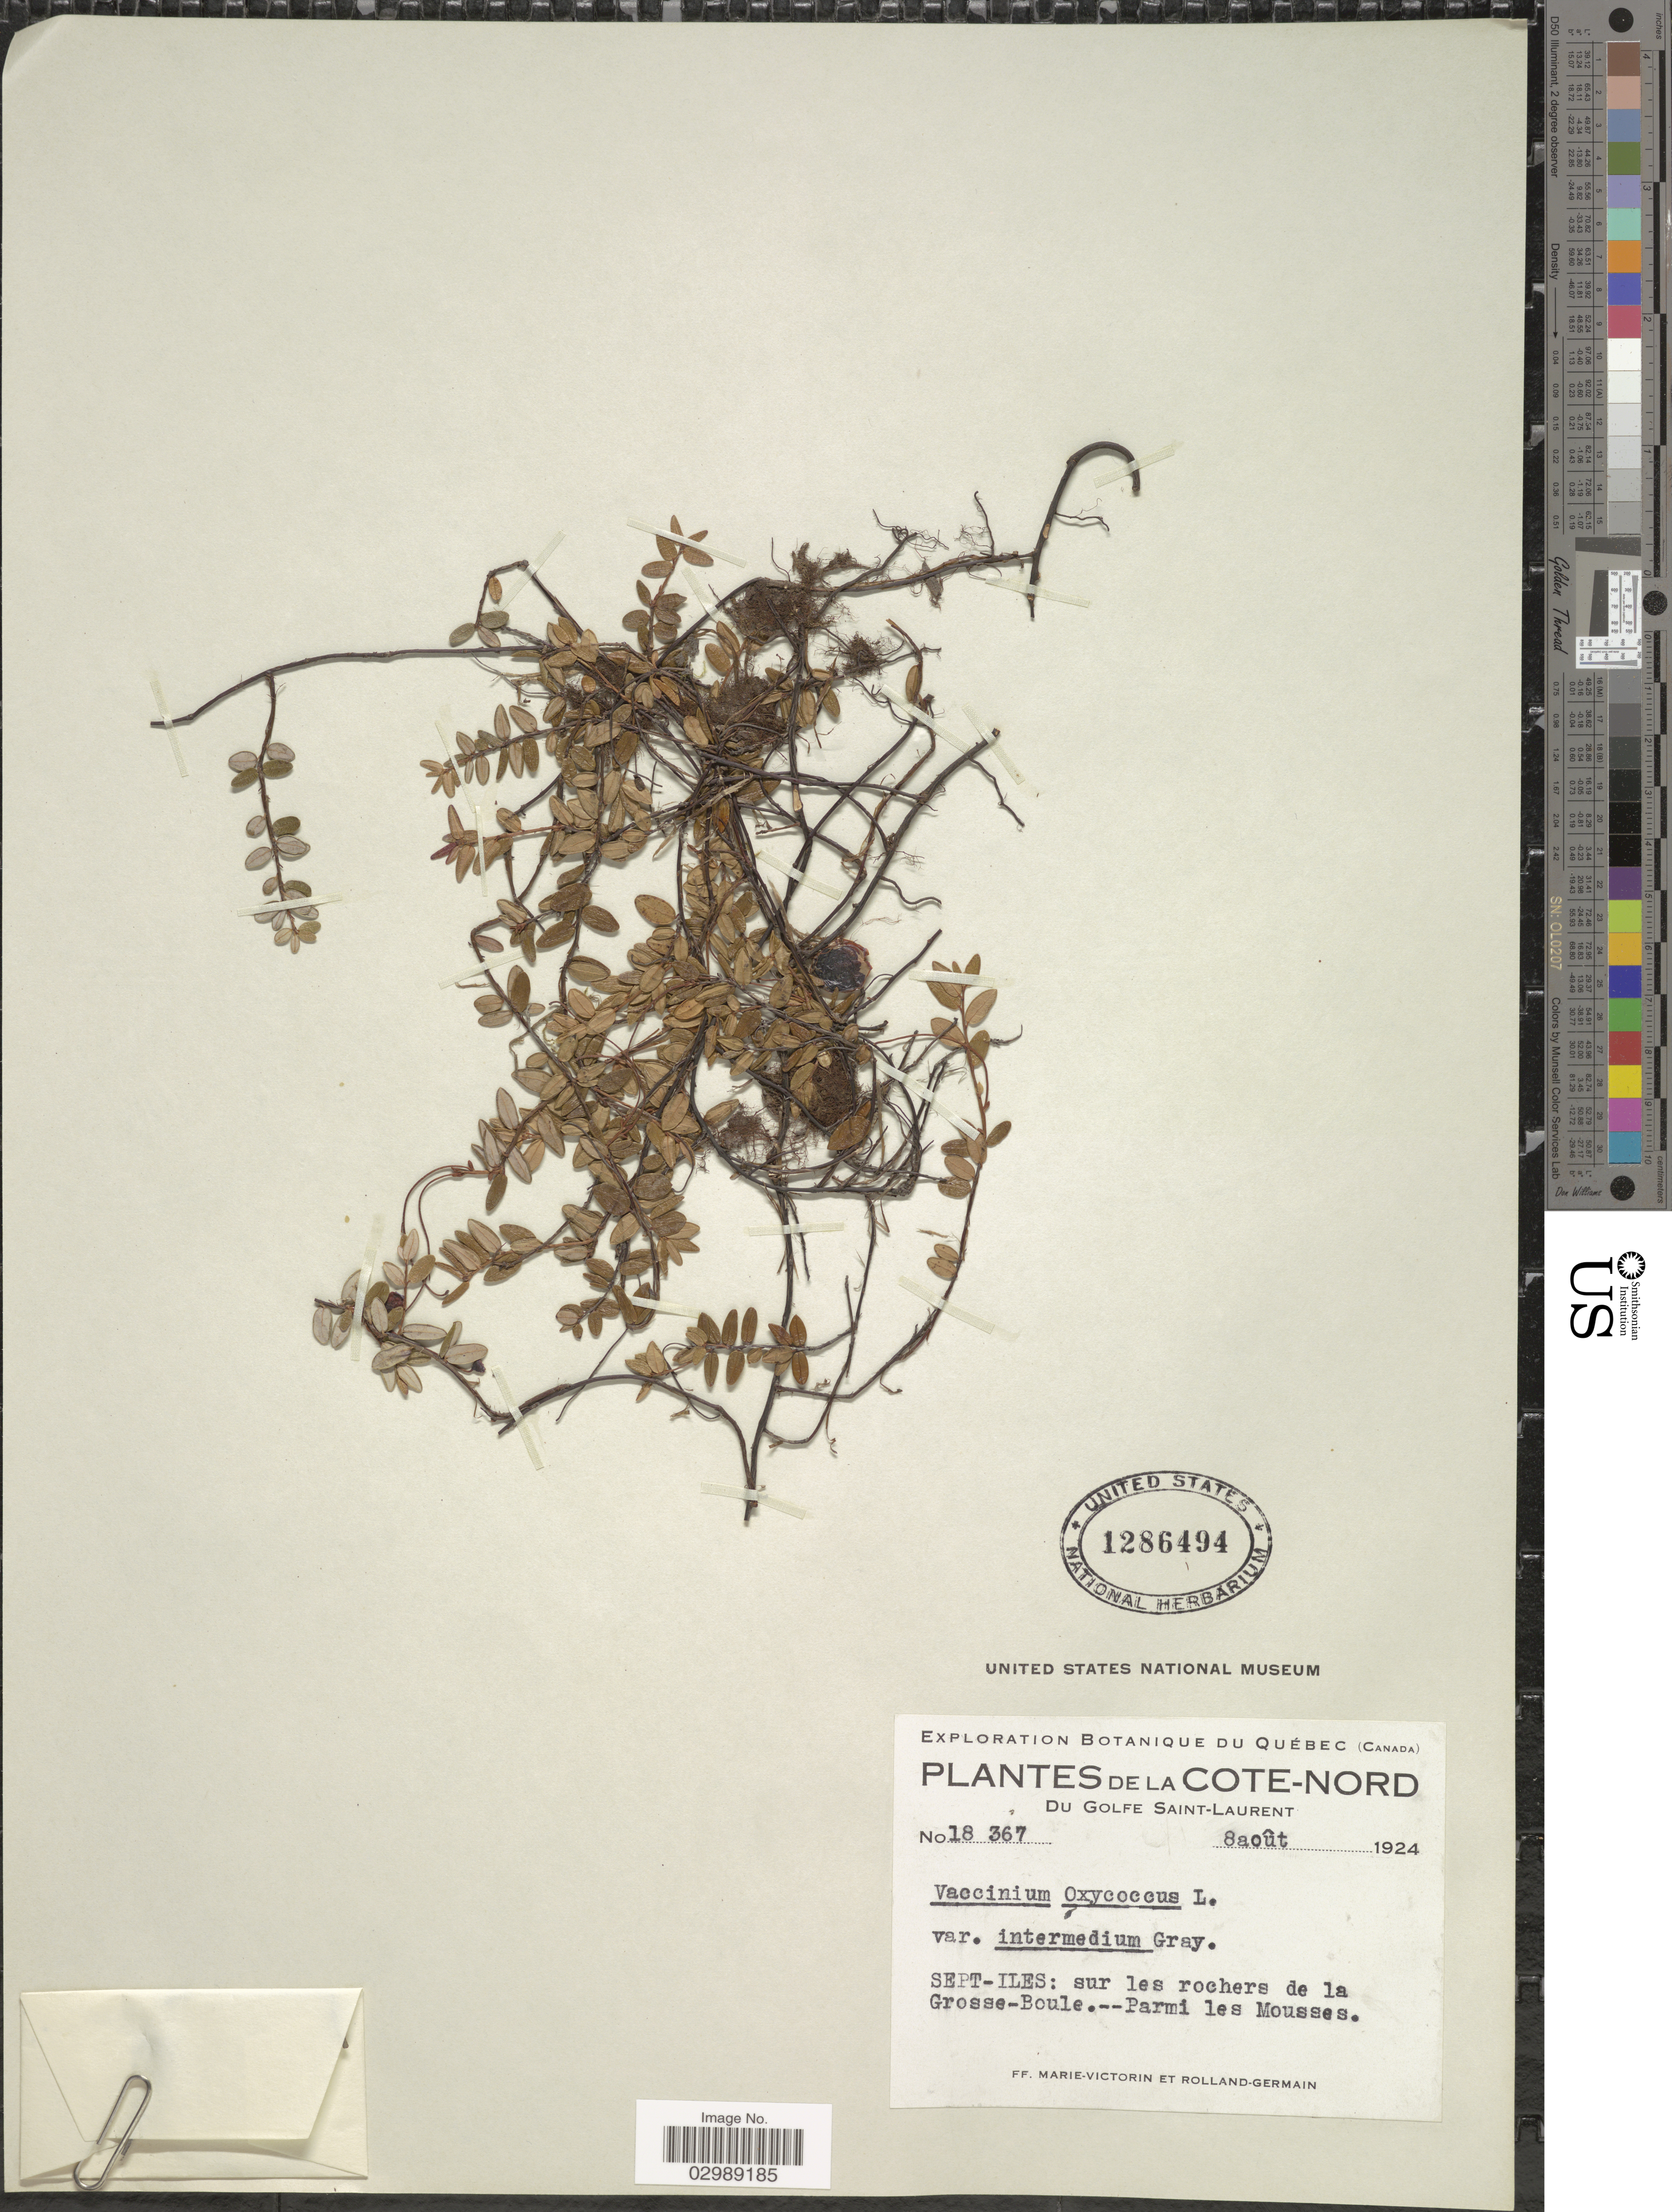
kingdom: Plantae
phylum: Tracheophyta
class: Magnoliopsida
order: Ericales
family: Ericaceae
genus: Vaccinium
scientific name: Vaccinium oxycoccos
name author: L.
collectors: F. Marie-Victorin & Rolland-Germain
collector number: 18367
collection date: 1924-08-08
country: Canada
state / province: Quebec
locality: De La Cote-Nord. Du Golfe Saint-Laurent. Sept-Iles: sur les rochers de la Grosse-Boule.--Parmi les Mousses.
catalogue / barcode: US 1286494